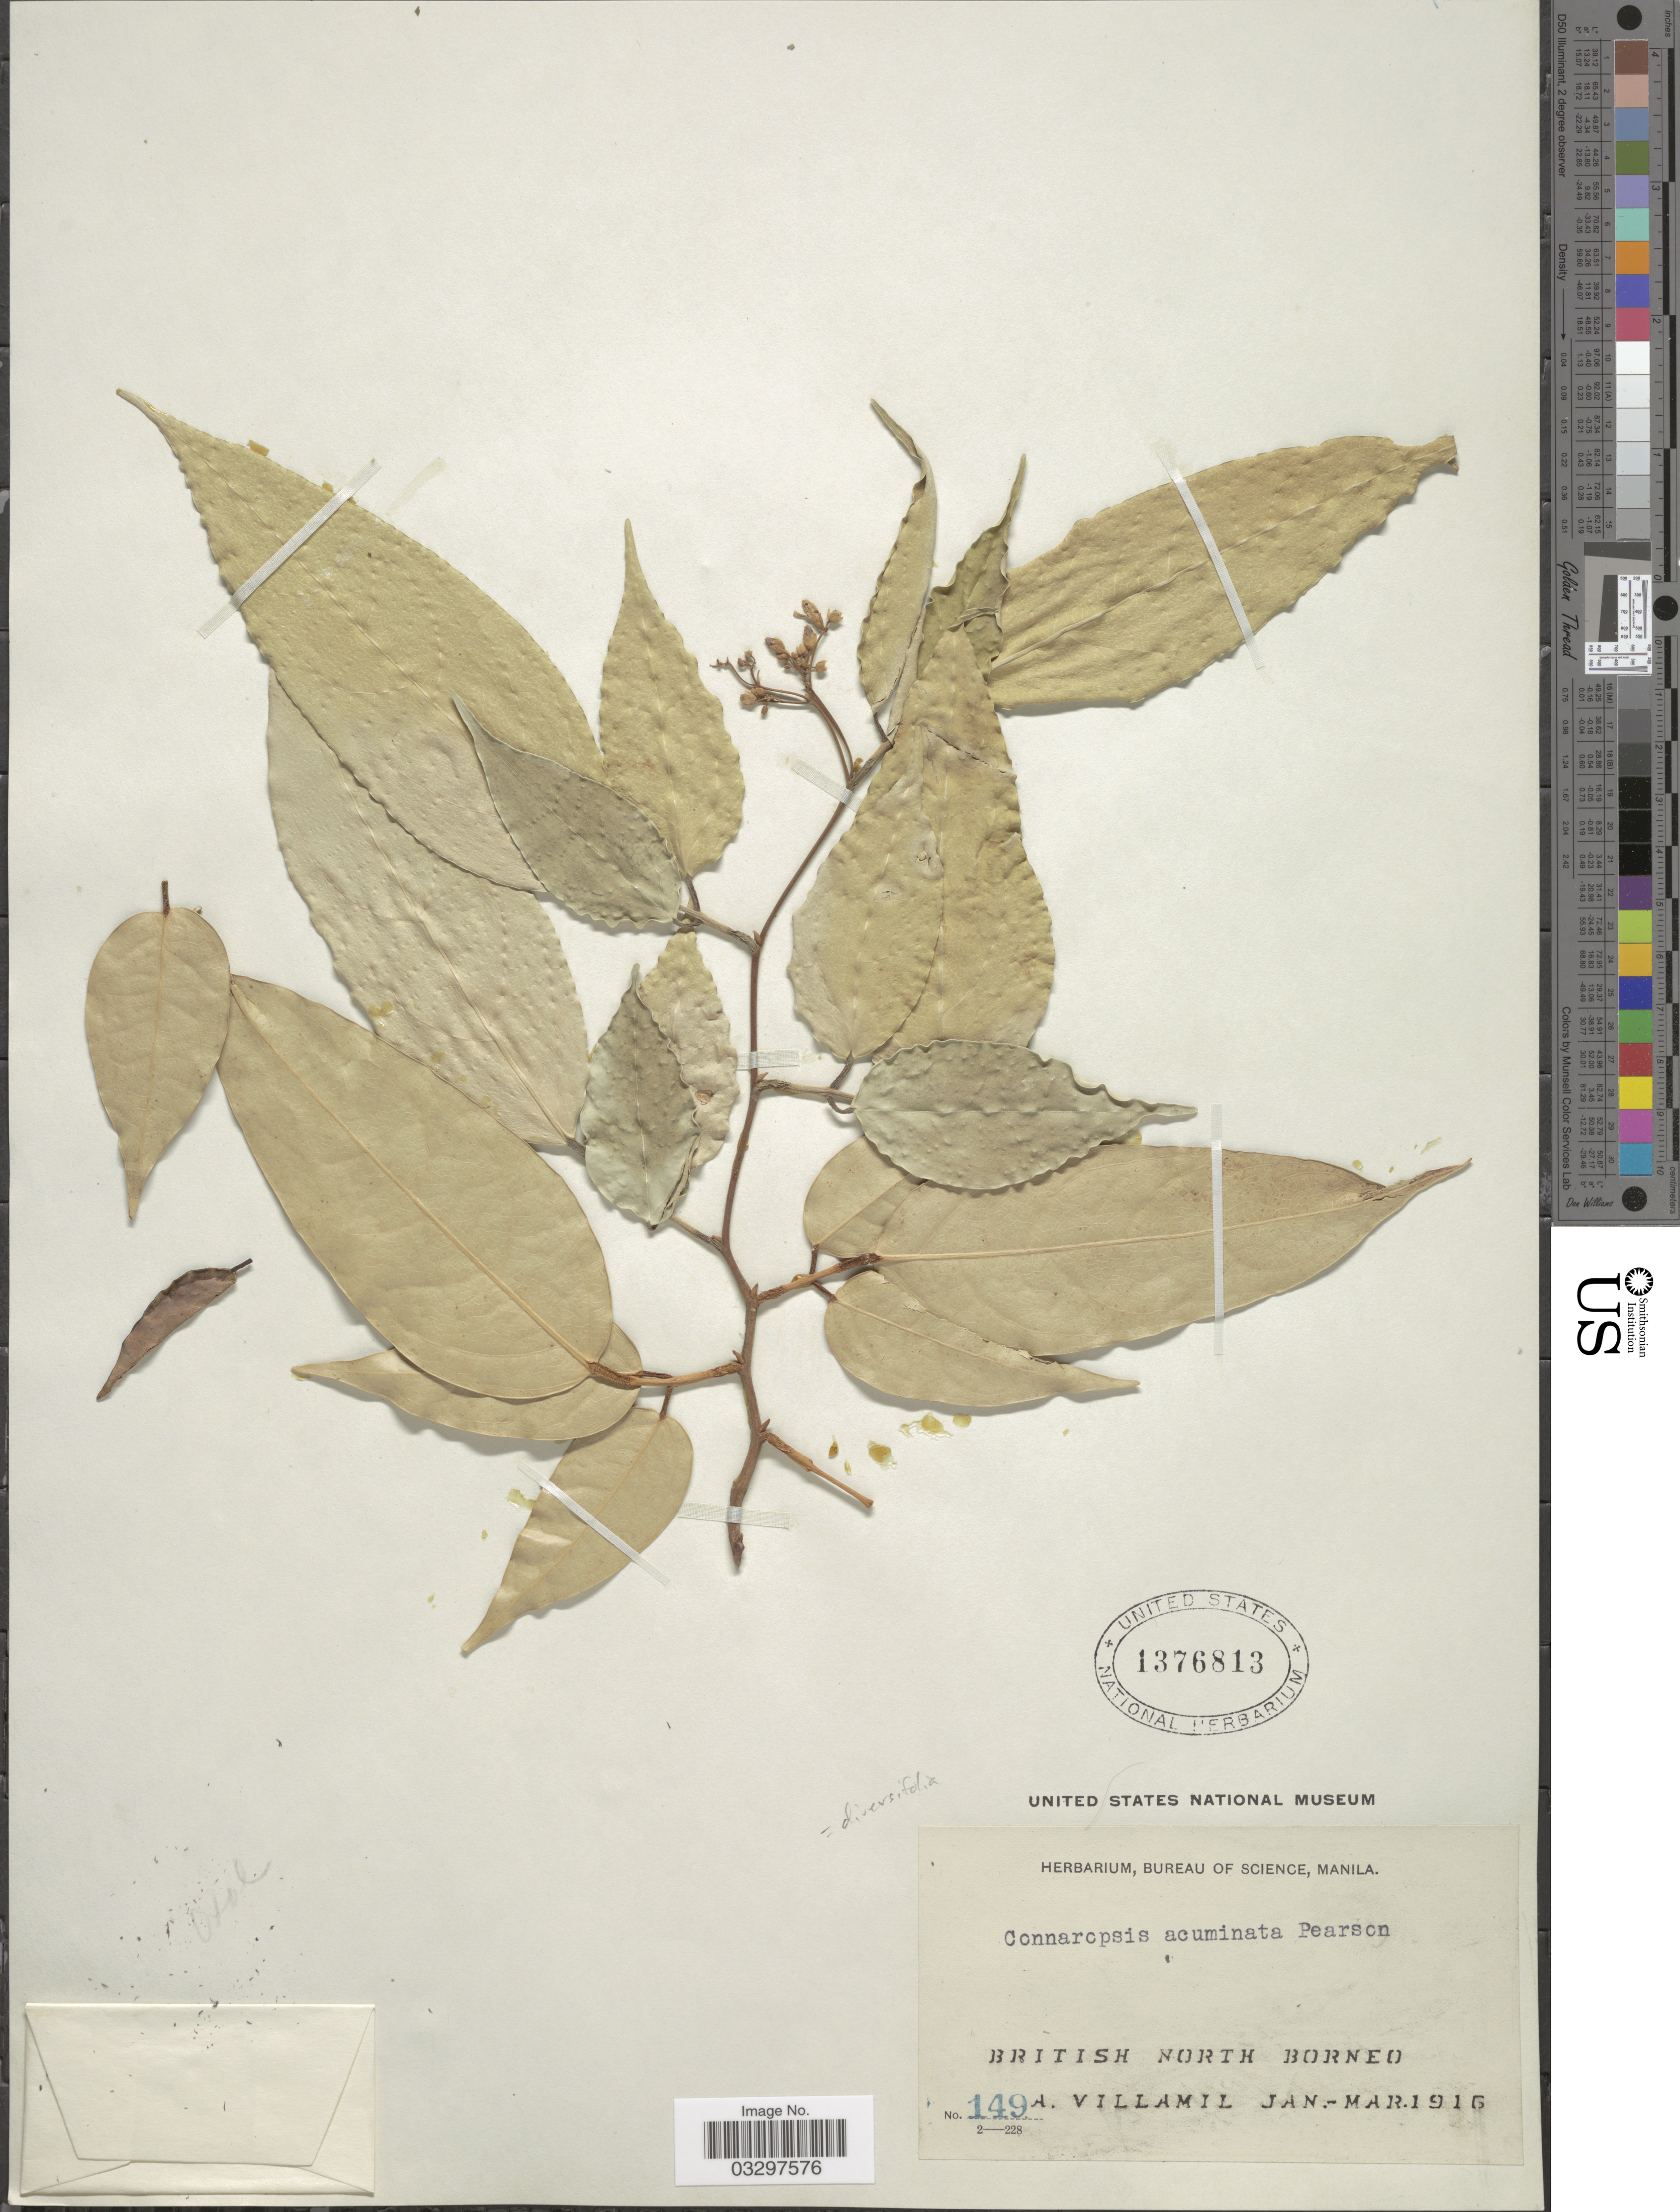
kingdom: Plantae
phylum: Tracheophyta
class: Magnoliopsida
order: Oxalidales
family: Oxalidaceae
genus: Sarcotheca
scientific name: Sarcotheca diversifolia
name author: (Miq.) Hallier f.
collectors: A. Villamil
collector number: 149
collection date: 1916-01/1916-03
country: Malaysia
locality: British North Borneo.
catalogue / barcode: US 1376813